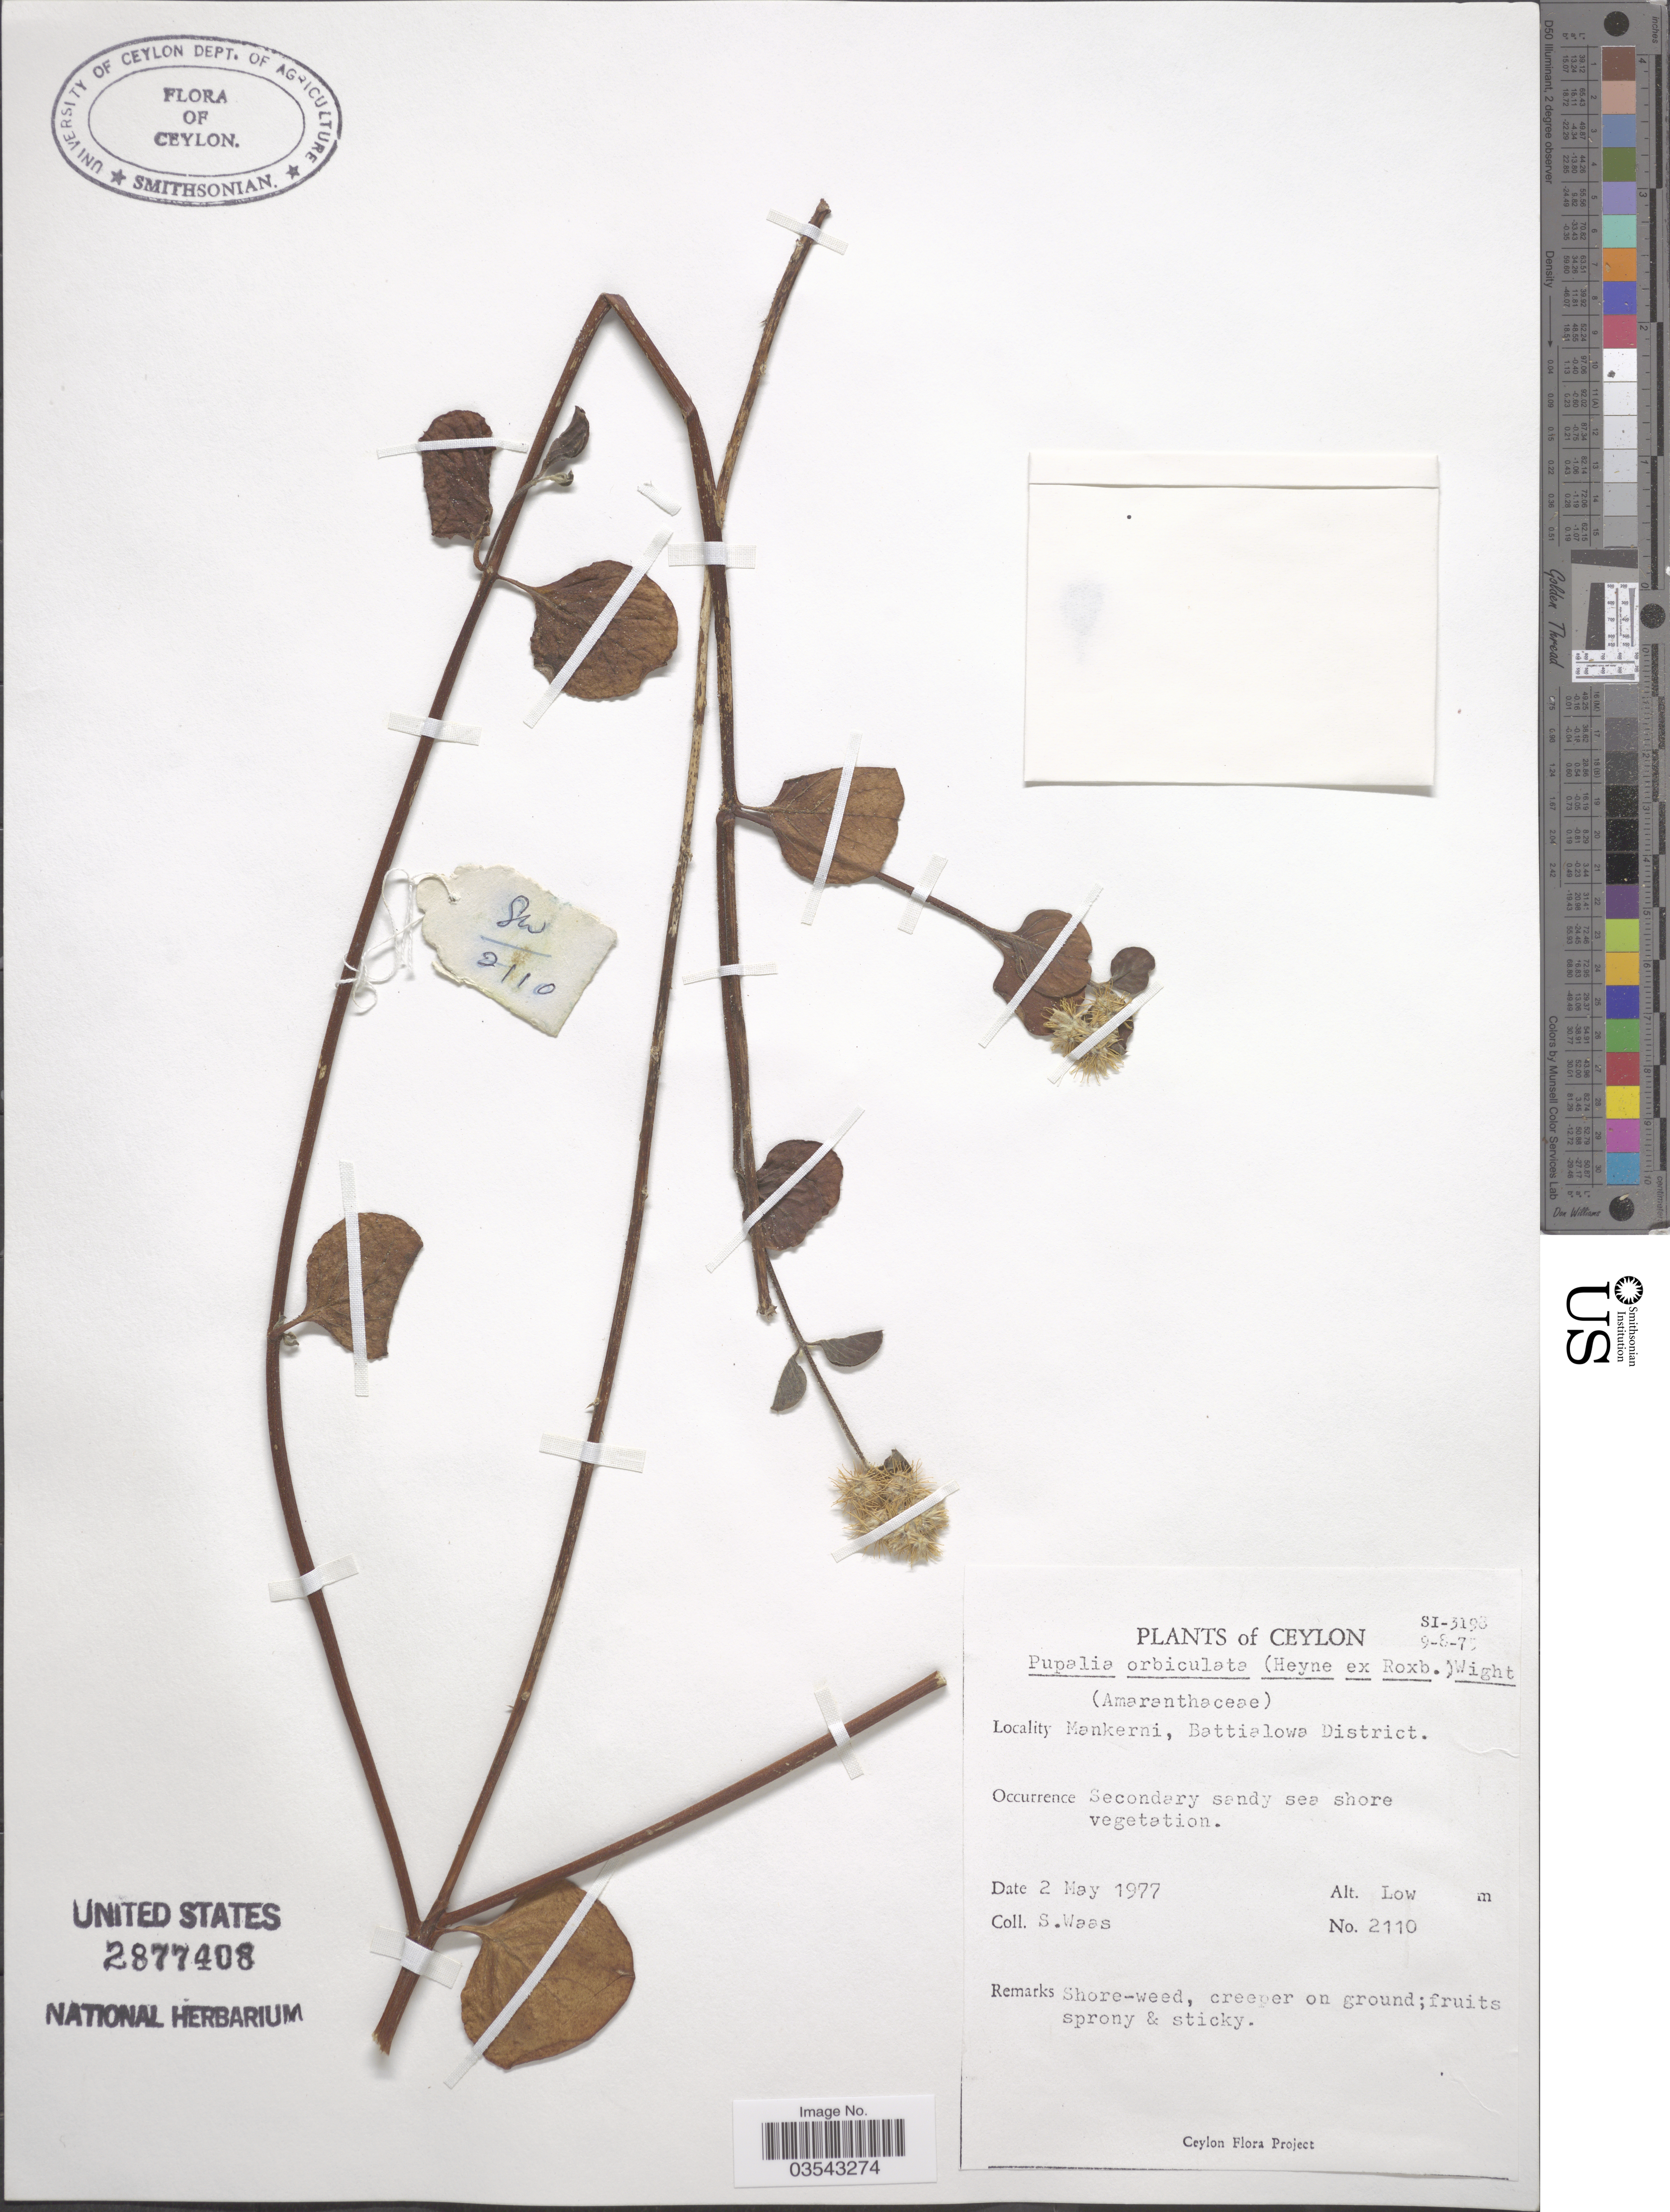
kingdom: Plantae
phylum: Tracheophyta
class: Magnoliopsida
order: Caryophyllales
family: Amaranthaceae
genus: Pupalia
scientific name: Pupalia orbiculata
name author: Wight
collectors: S. Waas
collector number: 2110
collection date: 1977-05-02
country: Sri Lanka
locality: Ceylon. Mankerni, Battialowa District.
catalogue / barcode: US 2877408